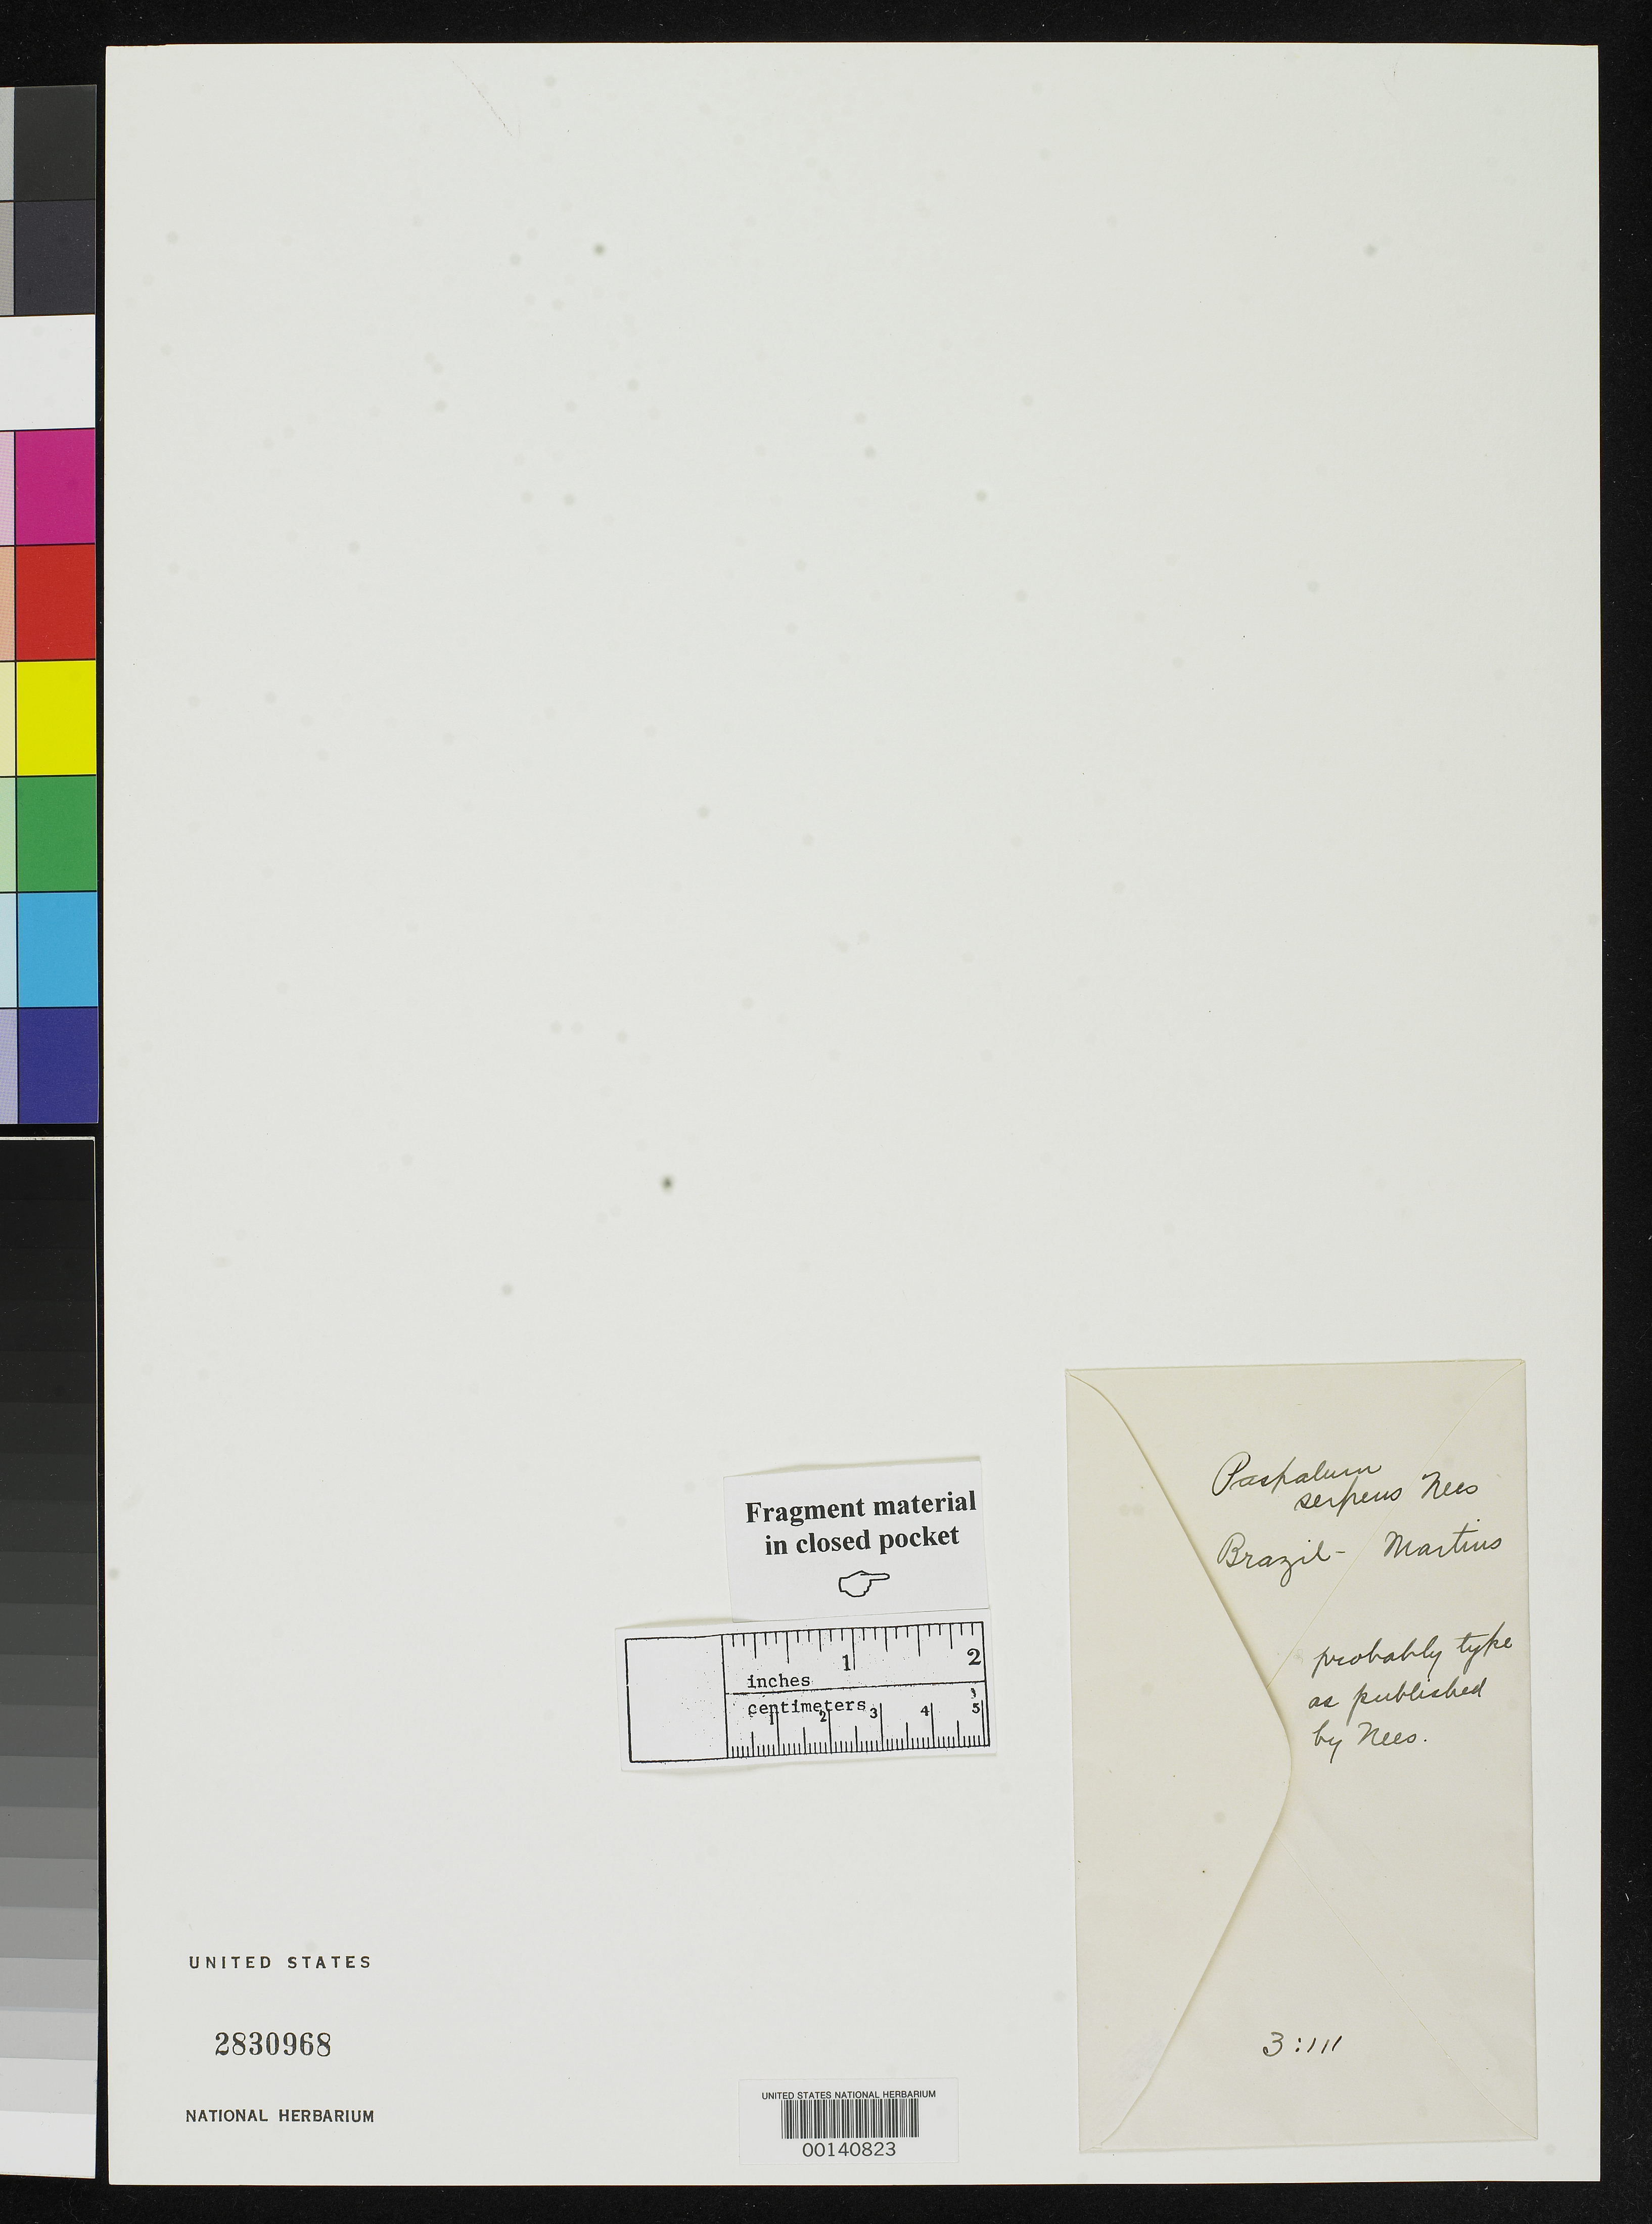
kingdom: Plantae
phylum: Tracheophyta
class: Liliopsida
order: Poales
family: Poaceae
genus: Paspalum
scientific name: Paspalum serpens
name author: Nees in Mart.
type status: Type Fragment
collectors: C. F. Martius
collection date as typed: Sep ---- to -- Oct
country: Brazil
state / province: Pará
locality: Near Santarem.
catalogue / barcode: US 2830968